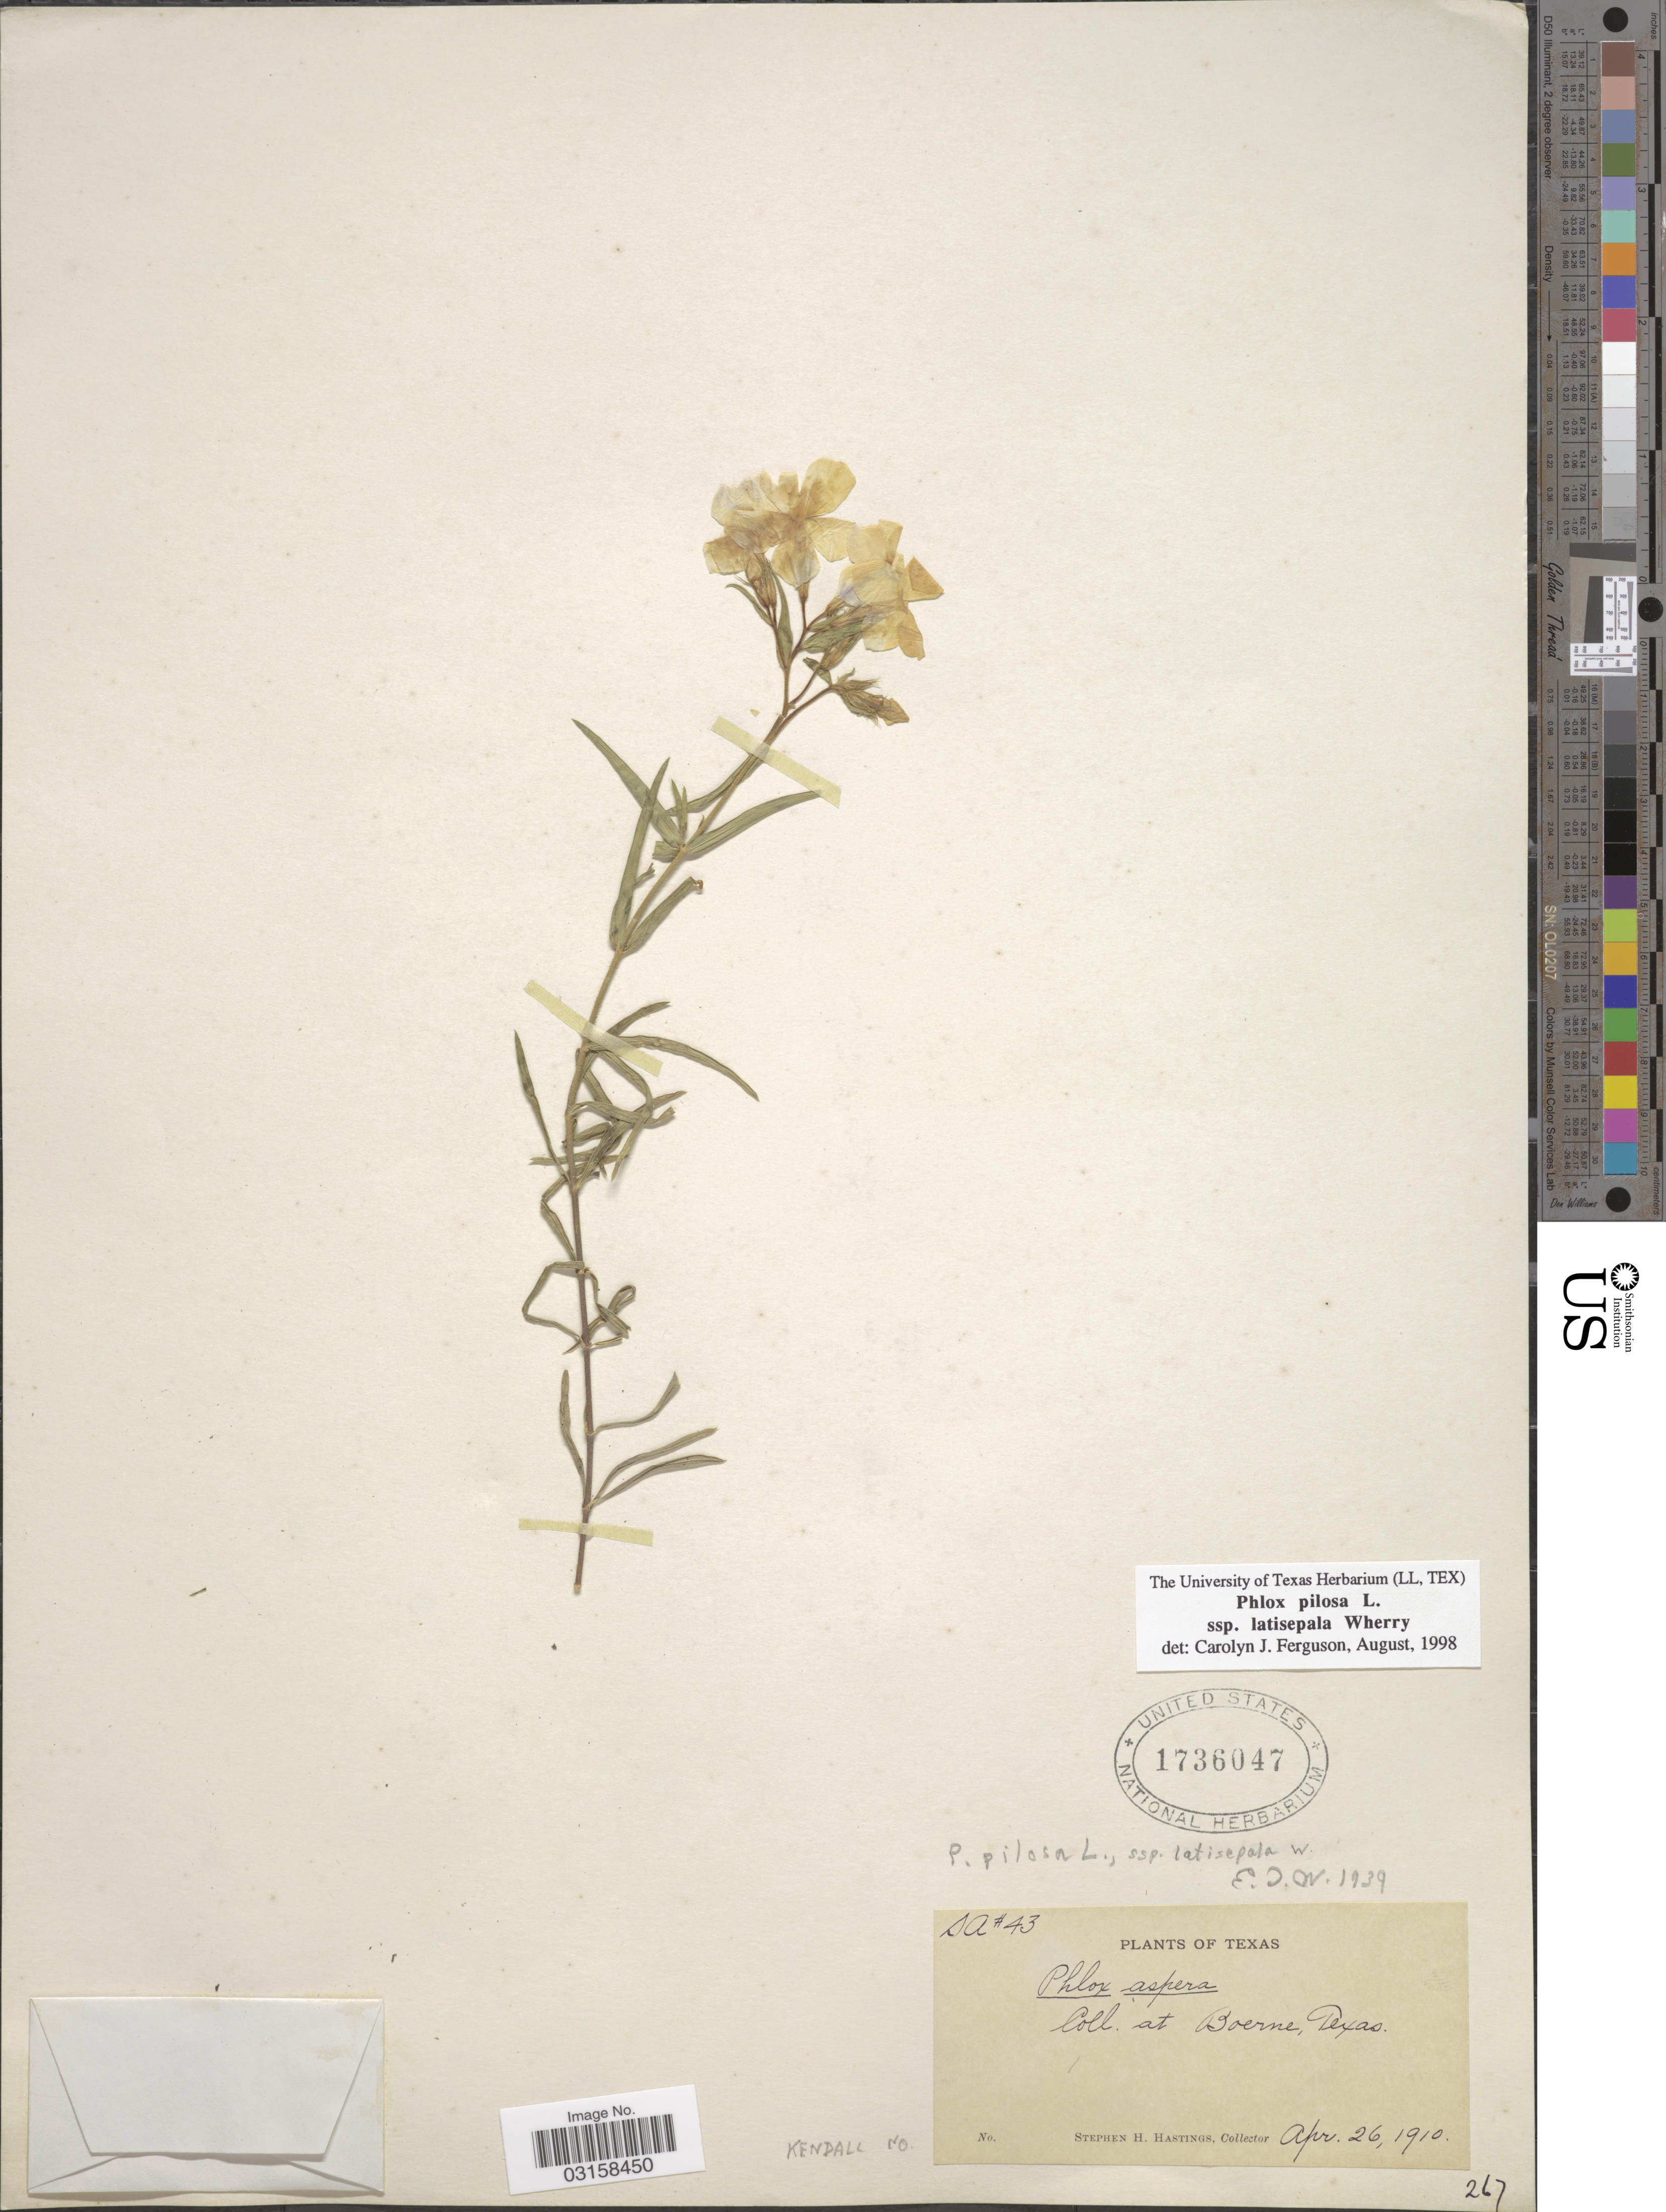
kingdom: Plantae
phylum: Tracheophyta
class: Magnoliopsida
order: Ericales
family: Polemoniaceae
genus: Phlox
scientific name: Phlox variabilis subsp. latisepala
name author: (Wherry) Locklear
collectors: S. Hastings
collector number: SA43*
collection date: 1910-04-26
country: United States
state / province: Texas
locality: Boerne. Kendall Co.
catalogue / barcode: US 1736047